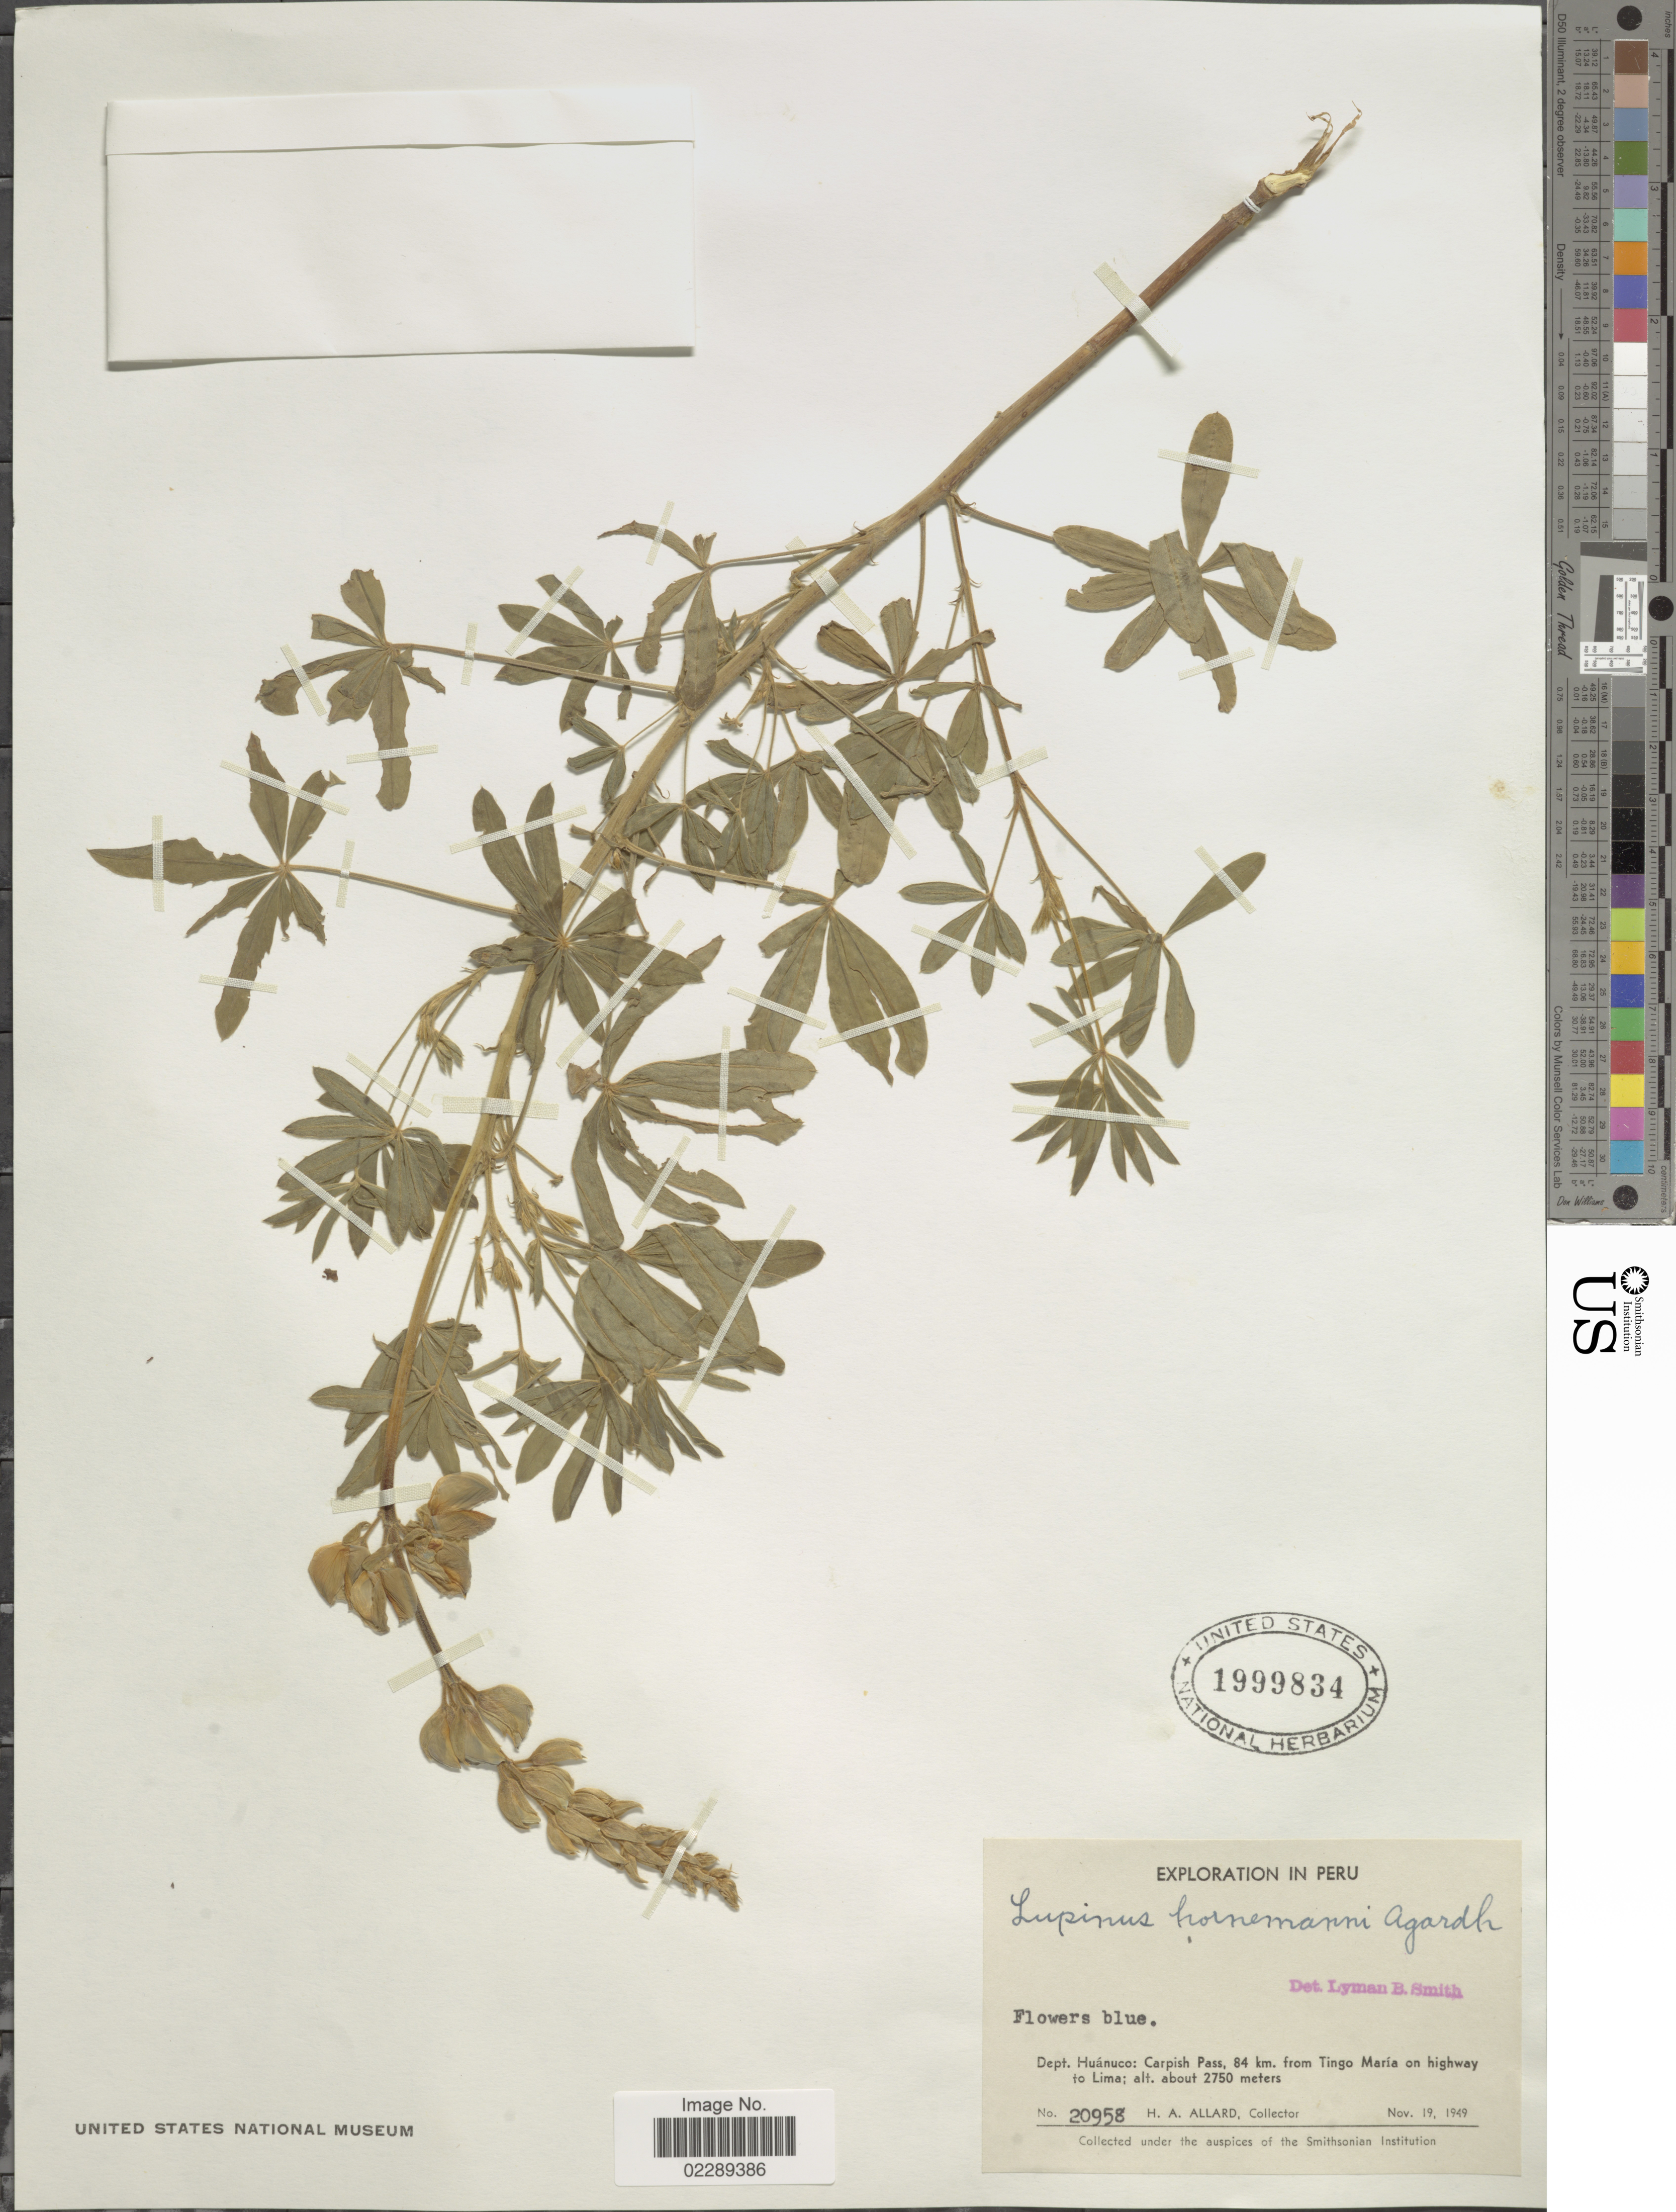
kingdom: Plantae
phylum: Tracheophyta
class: Magnoliopsida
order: Fabales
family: Fabaceae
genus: Lupinus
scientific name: Lupinus hornemanni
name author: J. Agardh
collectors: H. A. Allard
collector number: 20958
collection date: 1949-11-19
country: Peru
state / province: Huánuco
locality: Dept. Huánuco: carpish Pass, 84 km. from Tingo María on highway to Lima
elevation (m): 2750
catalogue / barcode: US 1999834